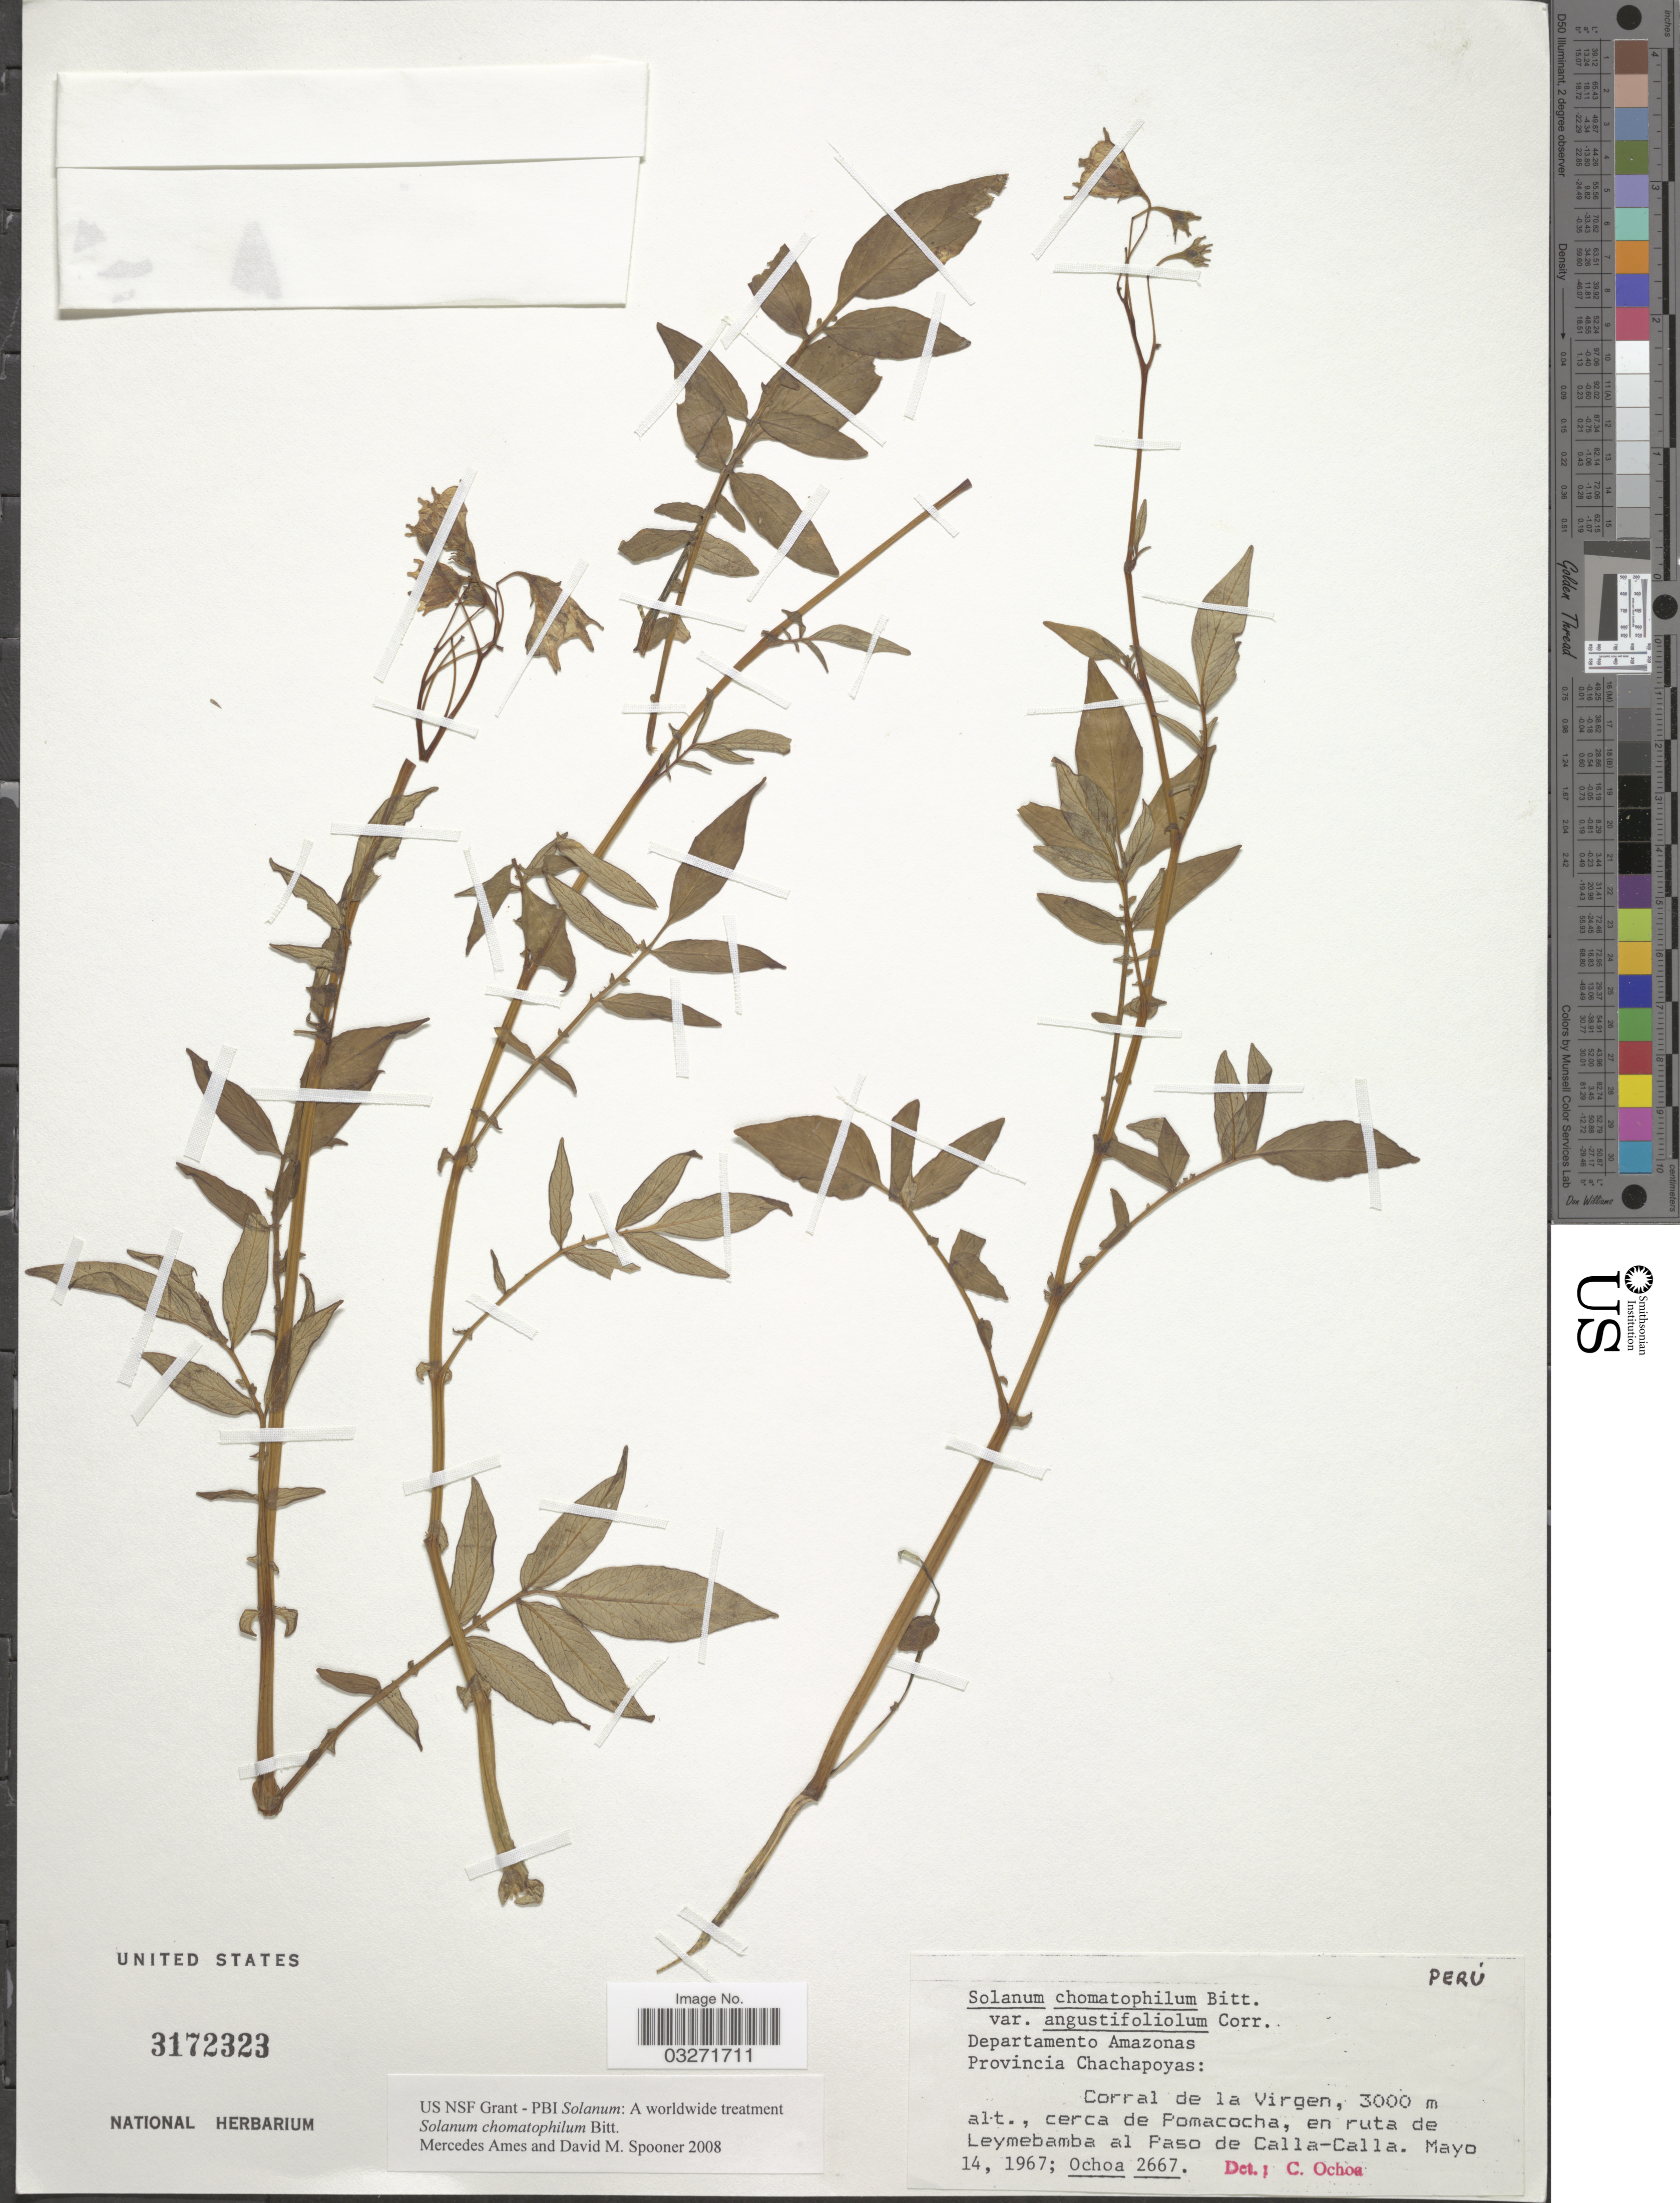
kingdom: Plantae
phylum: Tracheophyta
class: Magnoliopsida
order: Solanales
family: Solanaceae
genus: Solanum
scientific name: Solanum chomatophilum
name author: Bitter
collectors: -. Ochoa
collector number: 2667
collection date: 1967-05-14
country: Peru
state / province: Amazonas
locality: Departamento Amazonas. Provincia Chachapoyas: Corral de la Virgen, cerca de Pomacocha, en ruta de Leymebamba al Paso de Calla-Calla.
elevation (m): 3000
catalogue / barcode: US 3172323